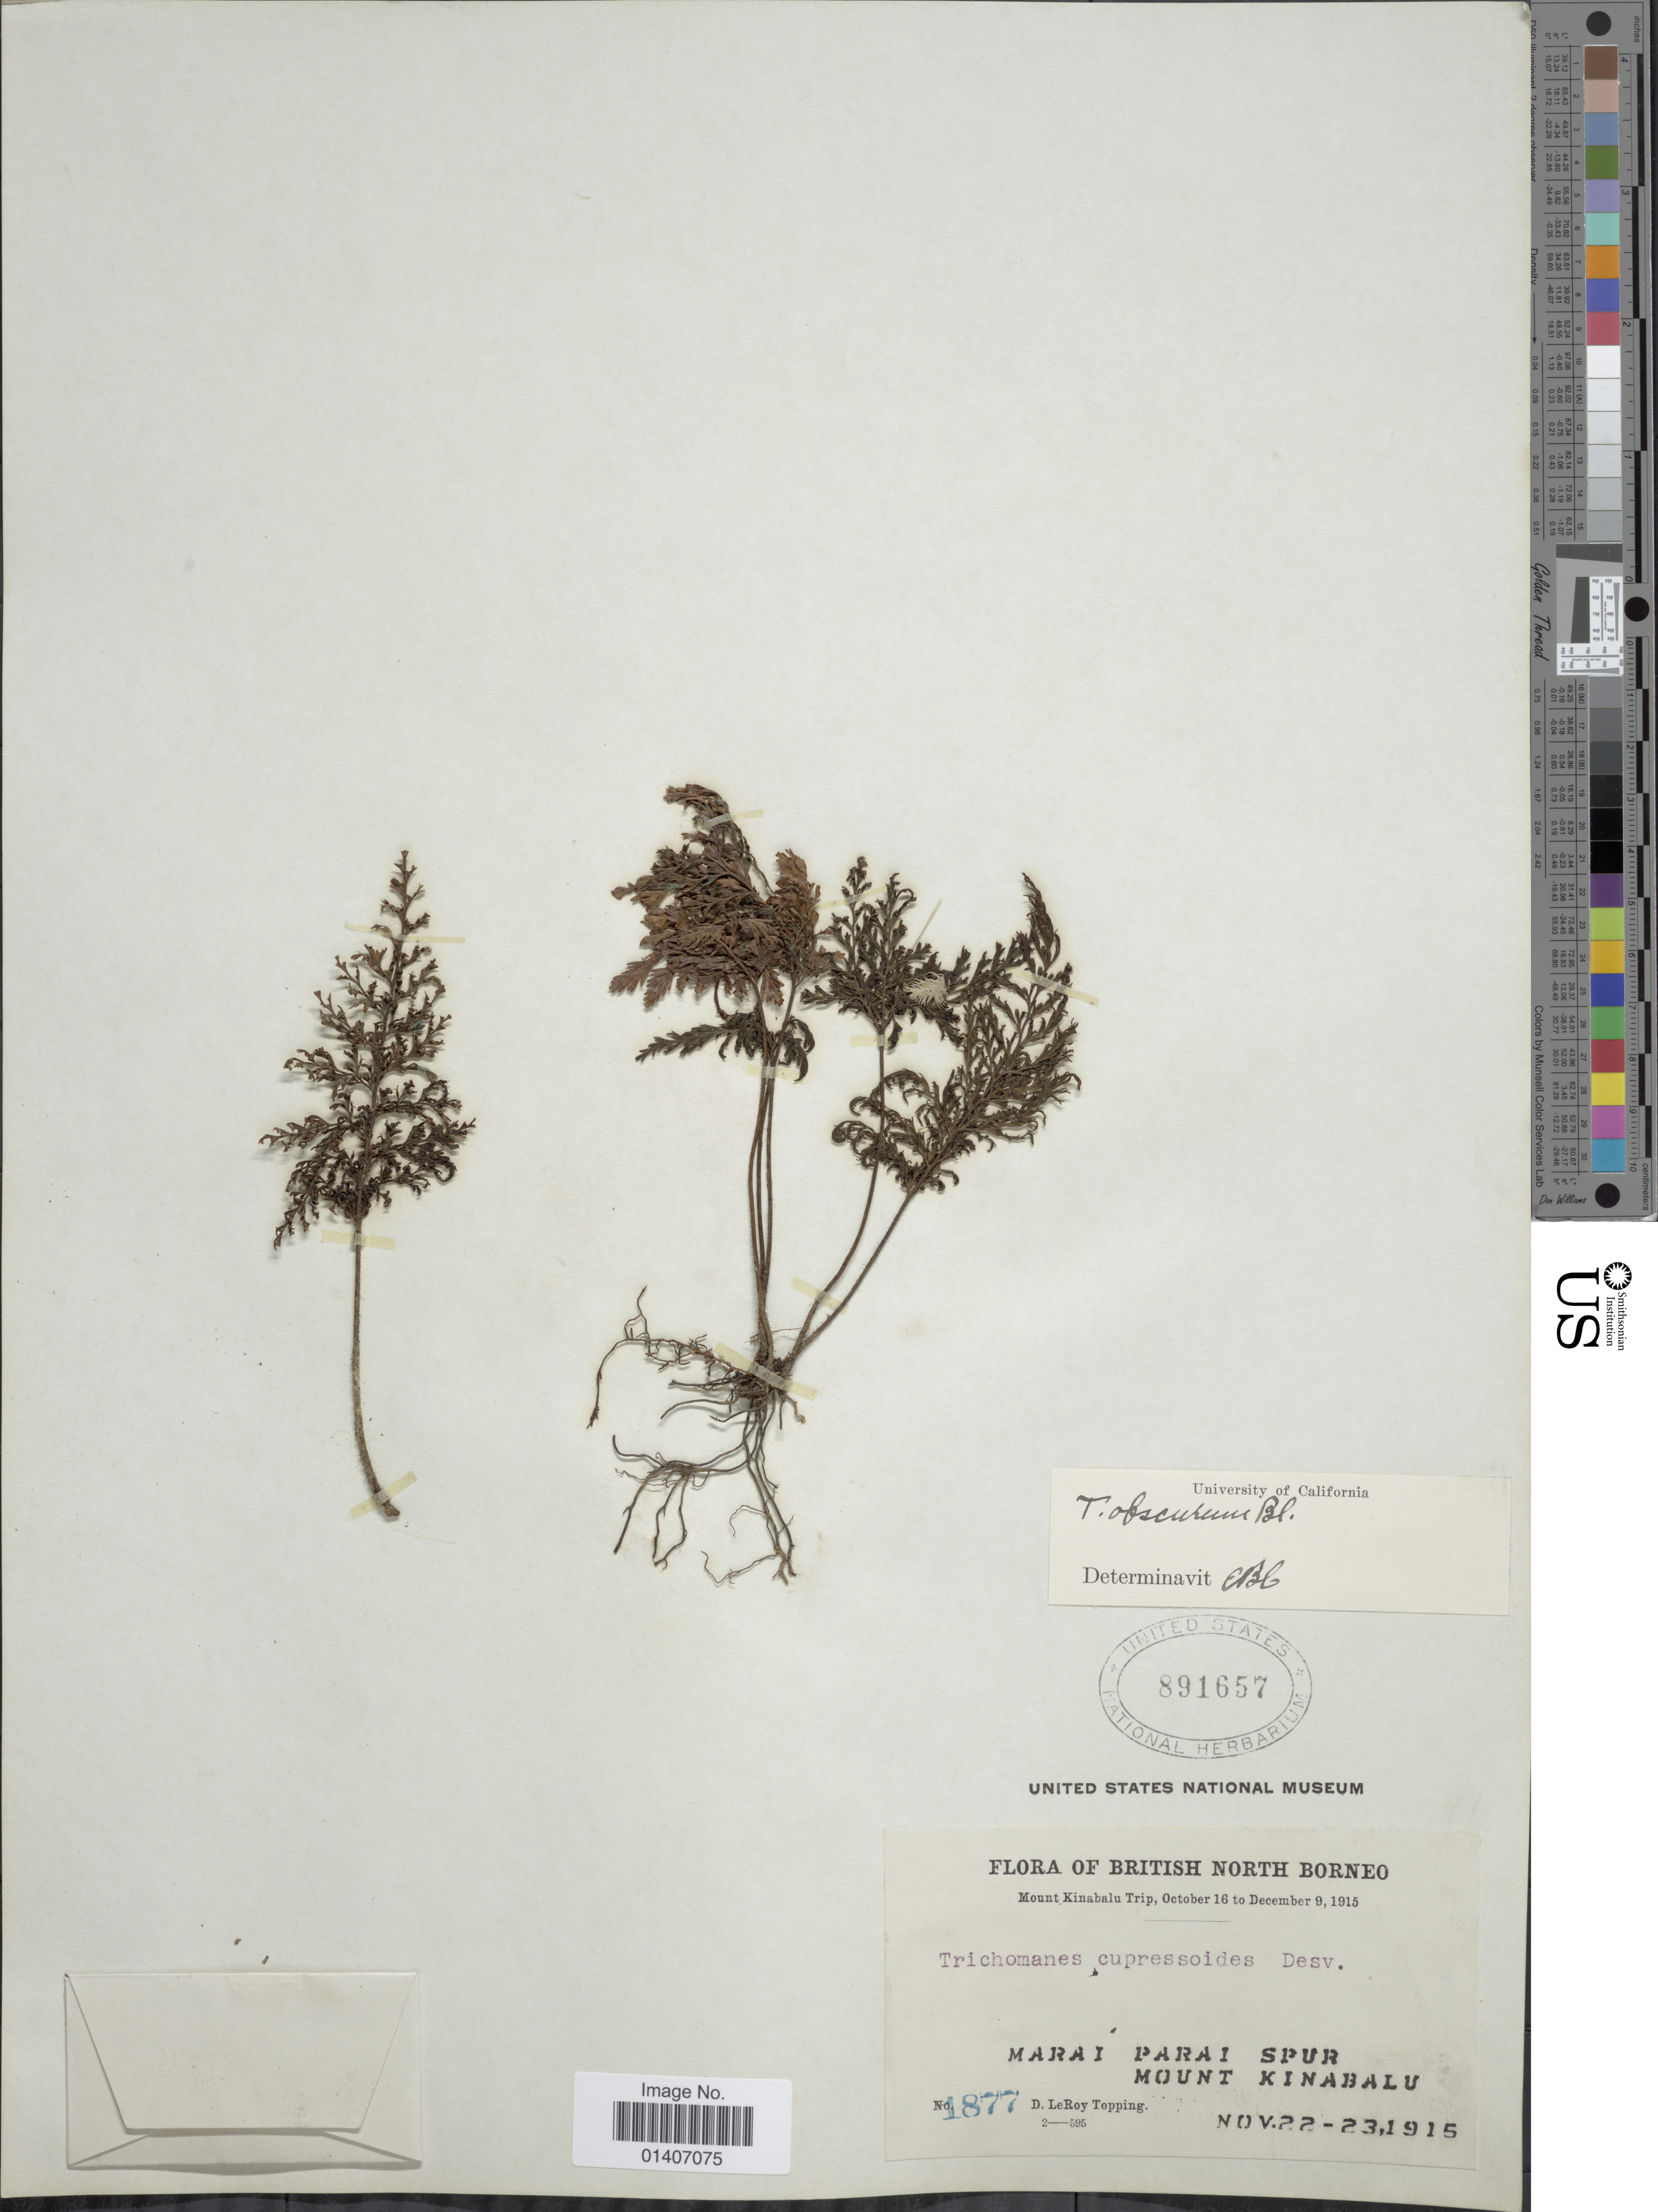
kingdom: Plantae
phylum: Tracheophyta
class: Polypodiopsida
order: Hymenophyllales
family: Hymenophyllaceae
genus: Abrodictyum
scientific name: Abrodictyum obscurum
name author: (Blume) Ebihara & K. Iwats.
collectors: D. L. Topping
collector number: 1877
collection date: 1915-11-22/1915-11-23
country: Malaysia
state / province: Sabah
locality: Marai Parai Spur, Mount Kinabalu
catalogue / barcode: US 891657